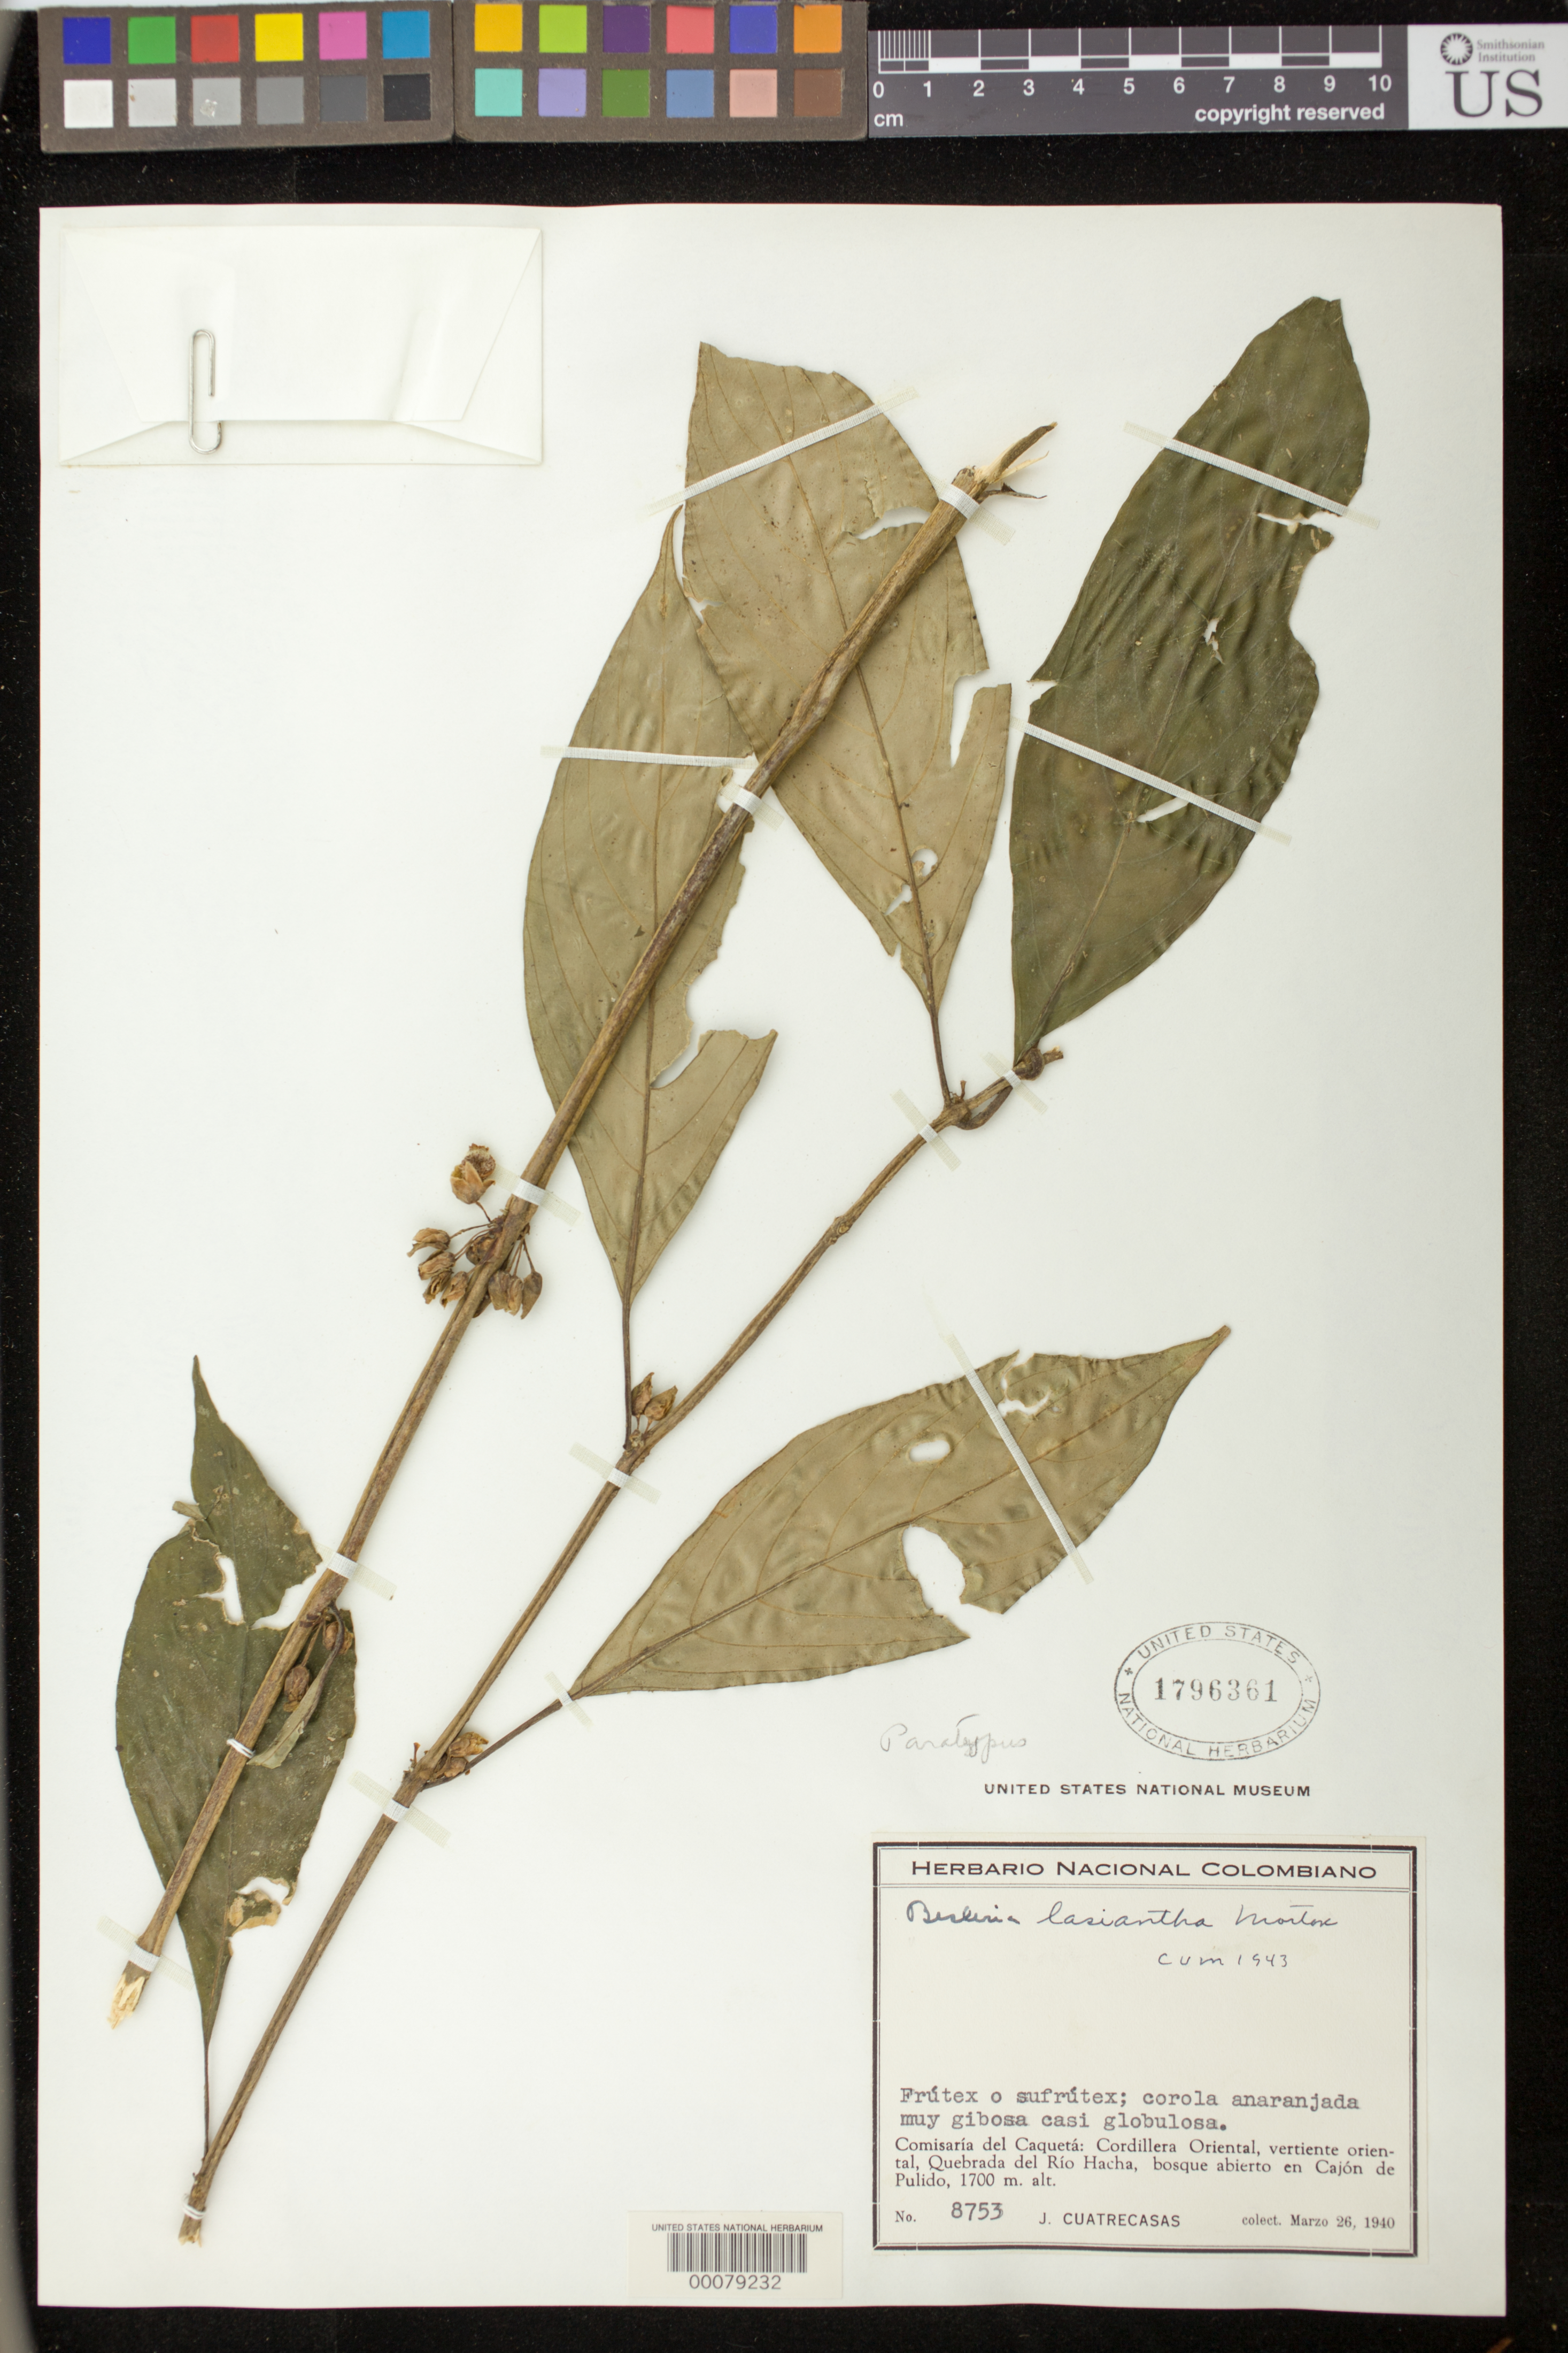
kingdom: Plantae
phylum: Tracheophyta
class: Magnoliopsida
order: Lamiales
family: Gesneriaceae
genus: Besleria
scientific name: Besleria lasiantha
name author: C.V. Morton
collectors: J. Cuatrecasas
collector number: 8753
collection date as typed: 26 Mar 1940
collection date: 1940-03-26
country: Colombia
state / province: Caquetá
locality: Cordillera Oriental, vertiente oriental, Quebrada del Rio Hacha, en Cajon de Pulido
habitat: Bosque abierto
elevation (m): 1700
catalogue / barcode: US 1796361